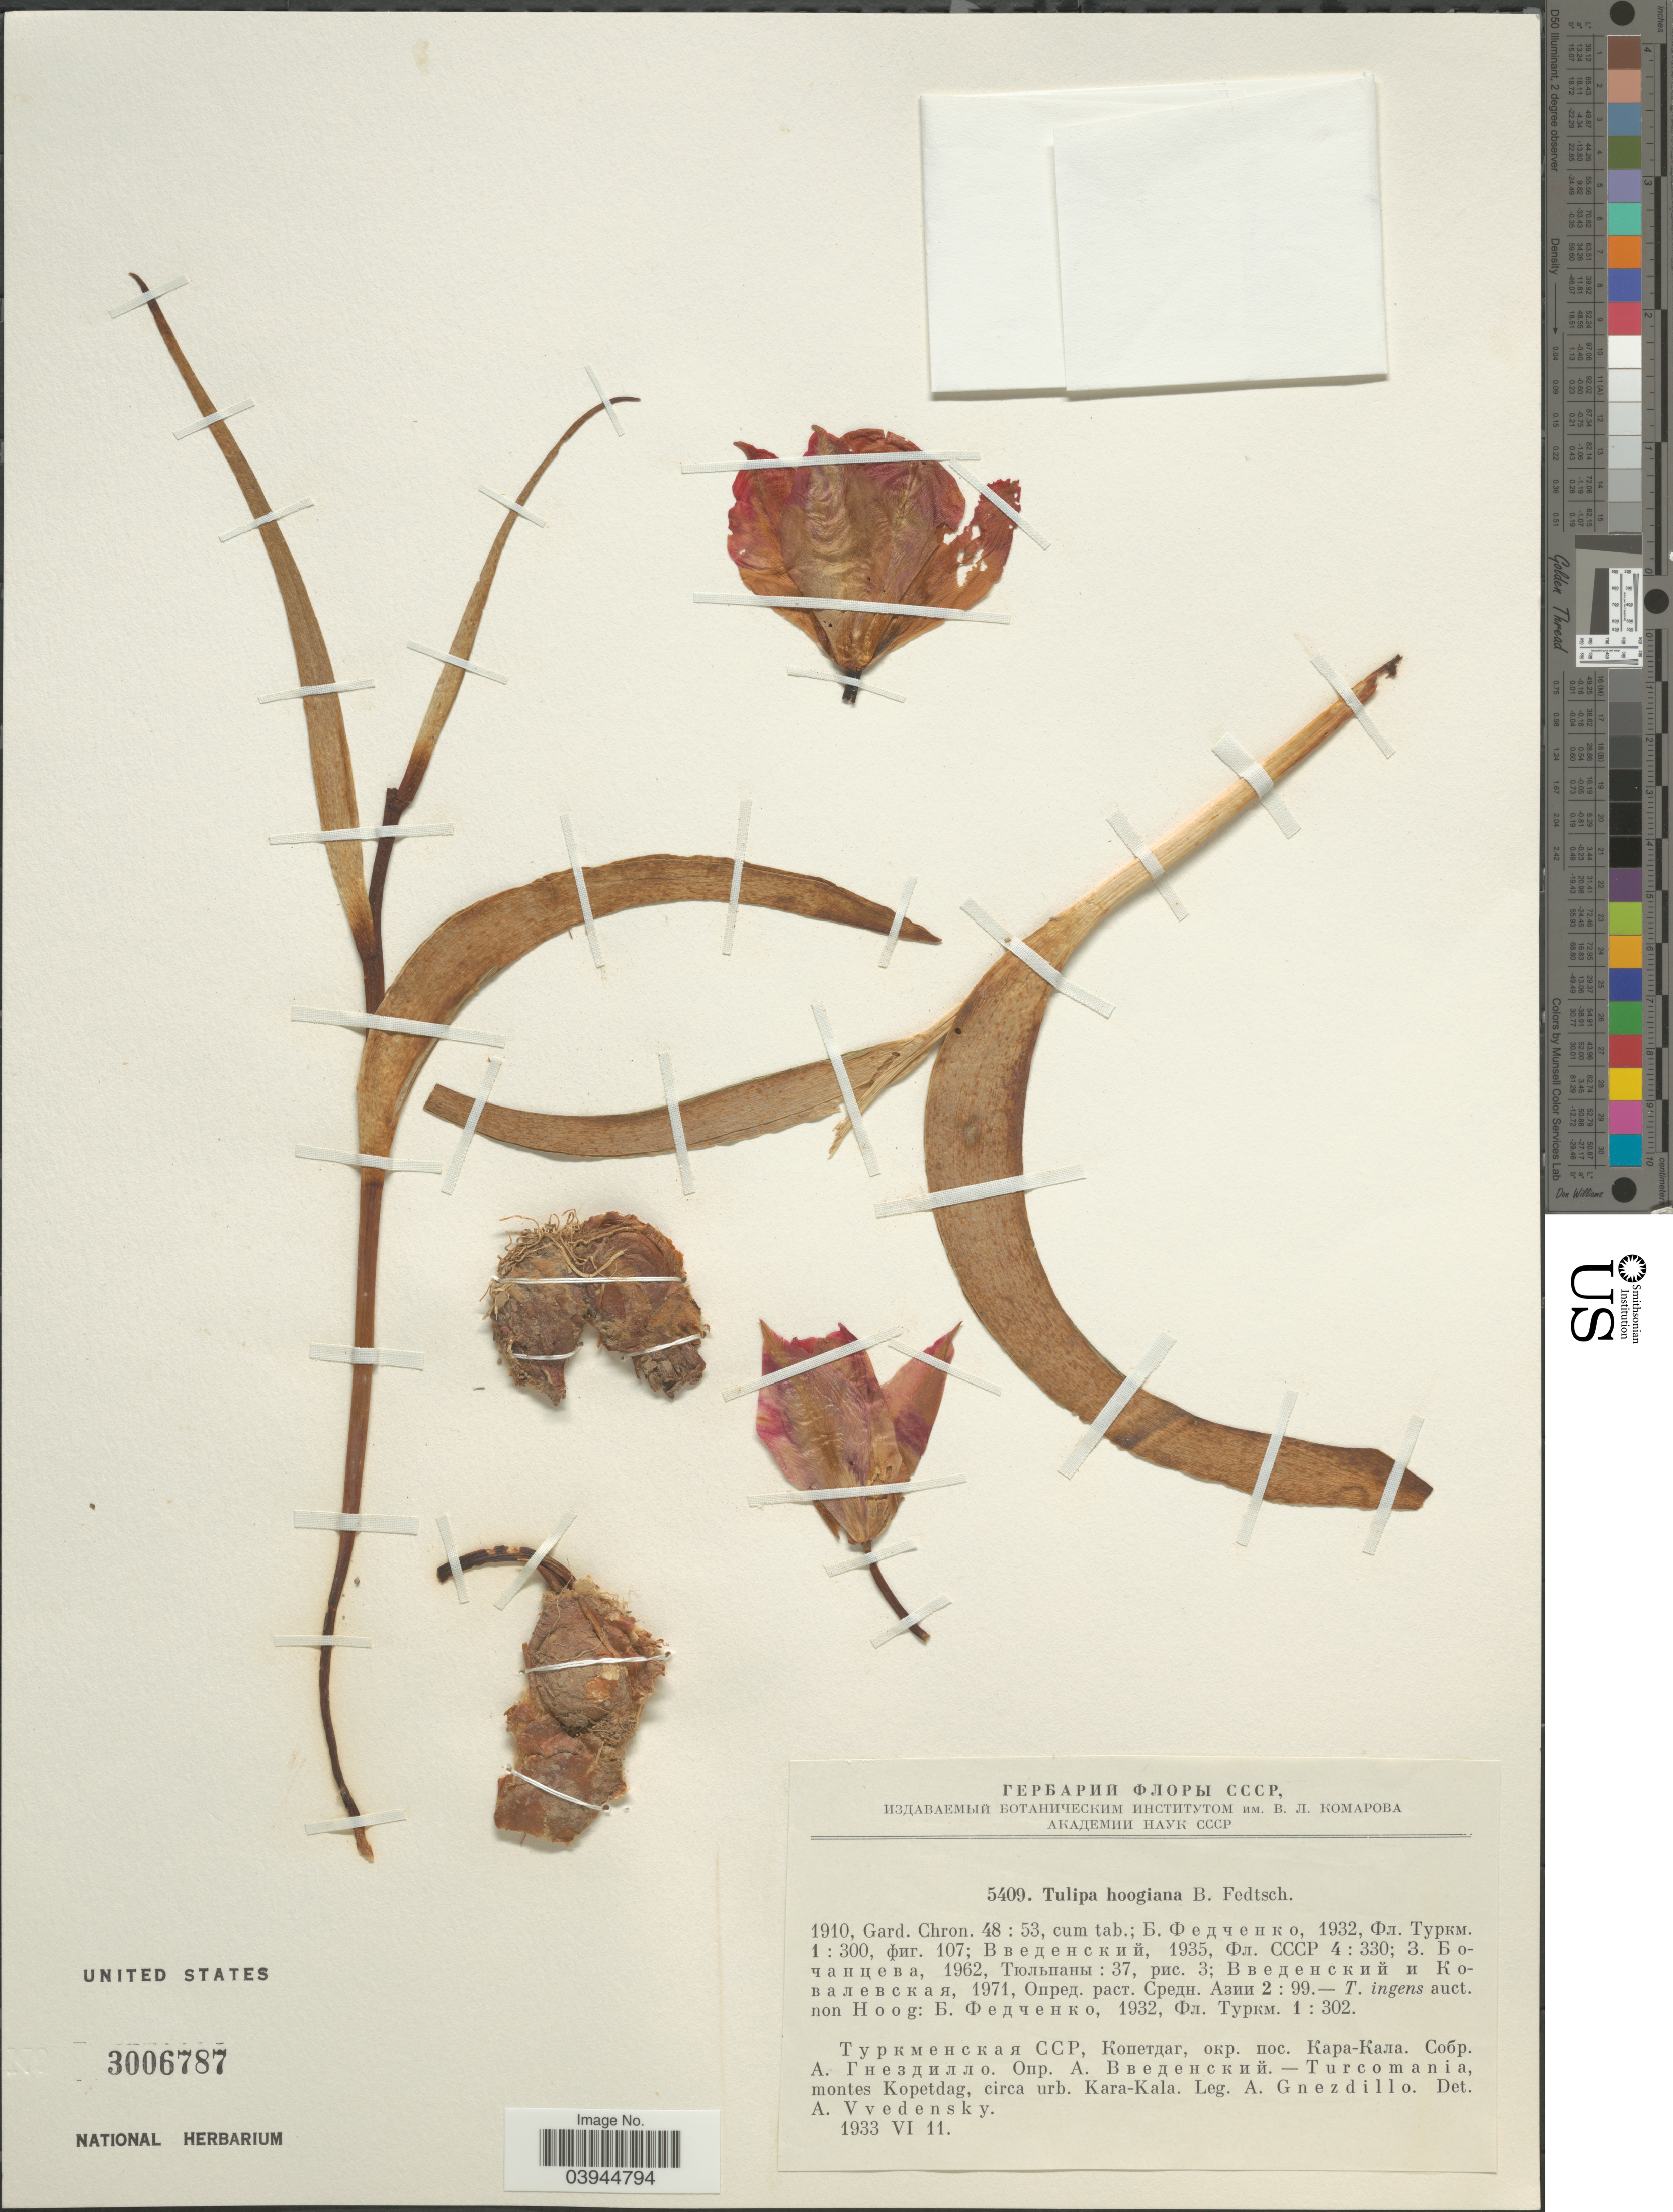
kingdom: Plantae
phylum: Tracheophyta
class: Liliopsida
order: Liliales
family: Liliaceae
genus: Tulipa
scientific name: Tulipa hoogiana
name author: B. Fedtsch.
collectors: A. Gnezdillo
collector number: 5409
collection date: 1933-06-11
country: Turkmenistan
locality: Turcomania, montes Kopetdag, circa urb. Kara-Kala.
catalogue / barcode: US 3006787